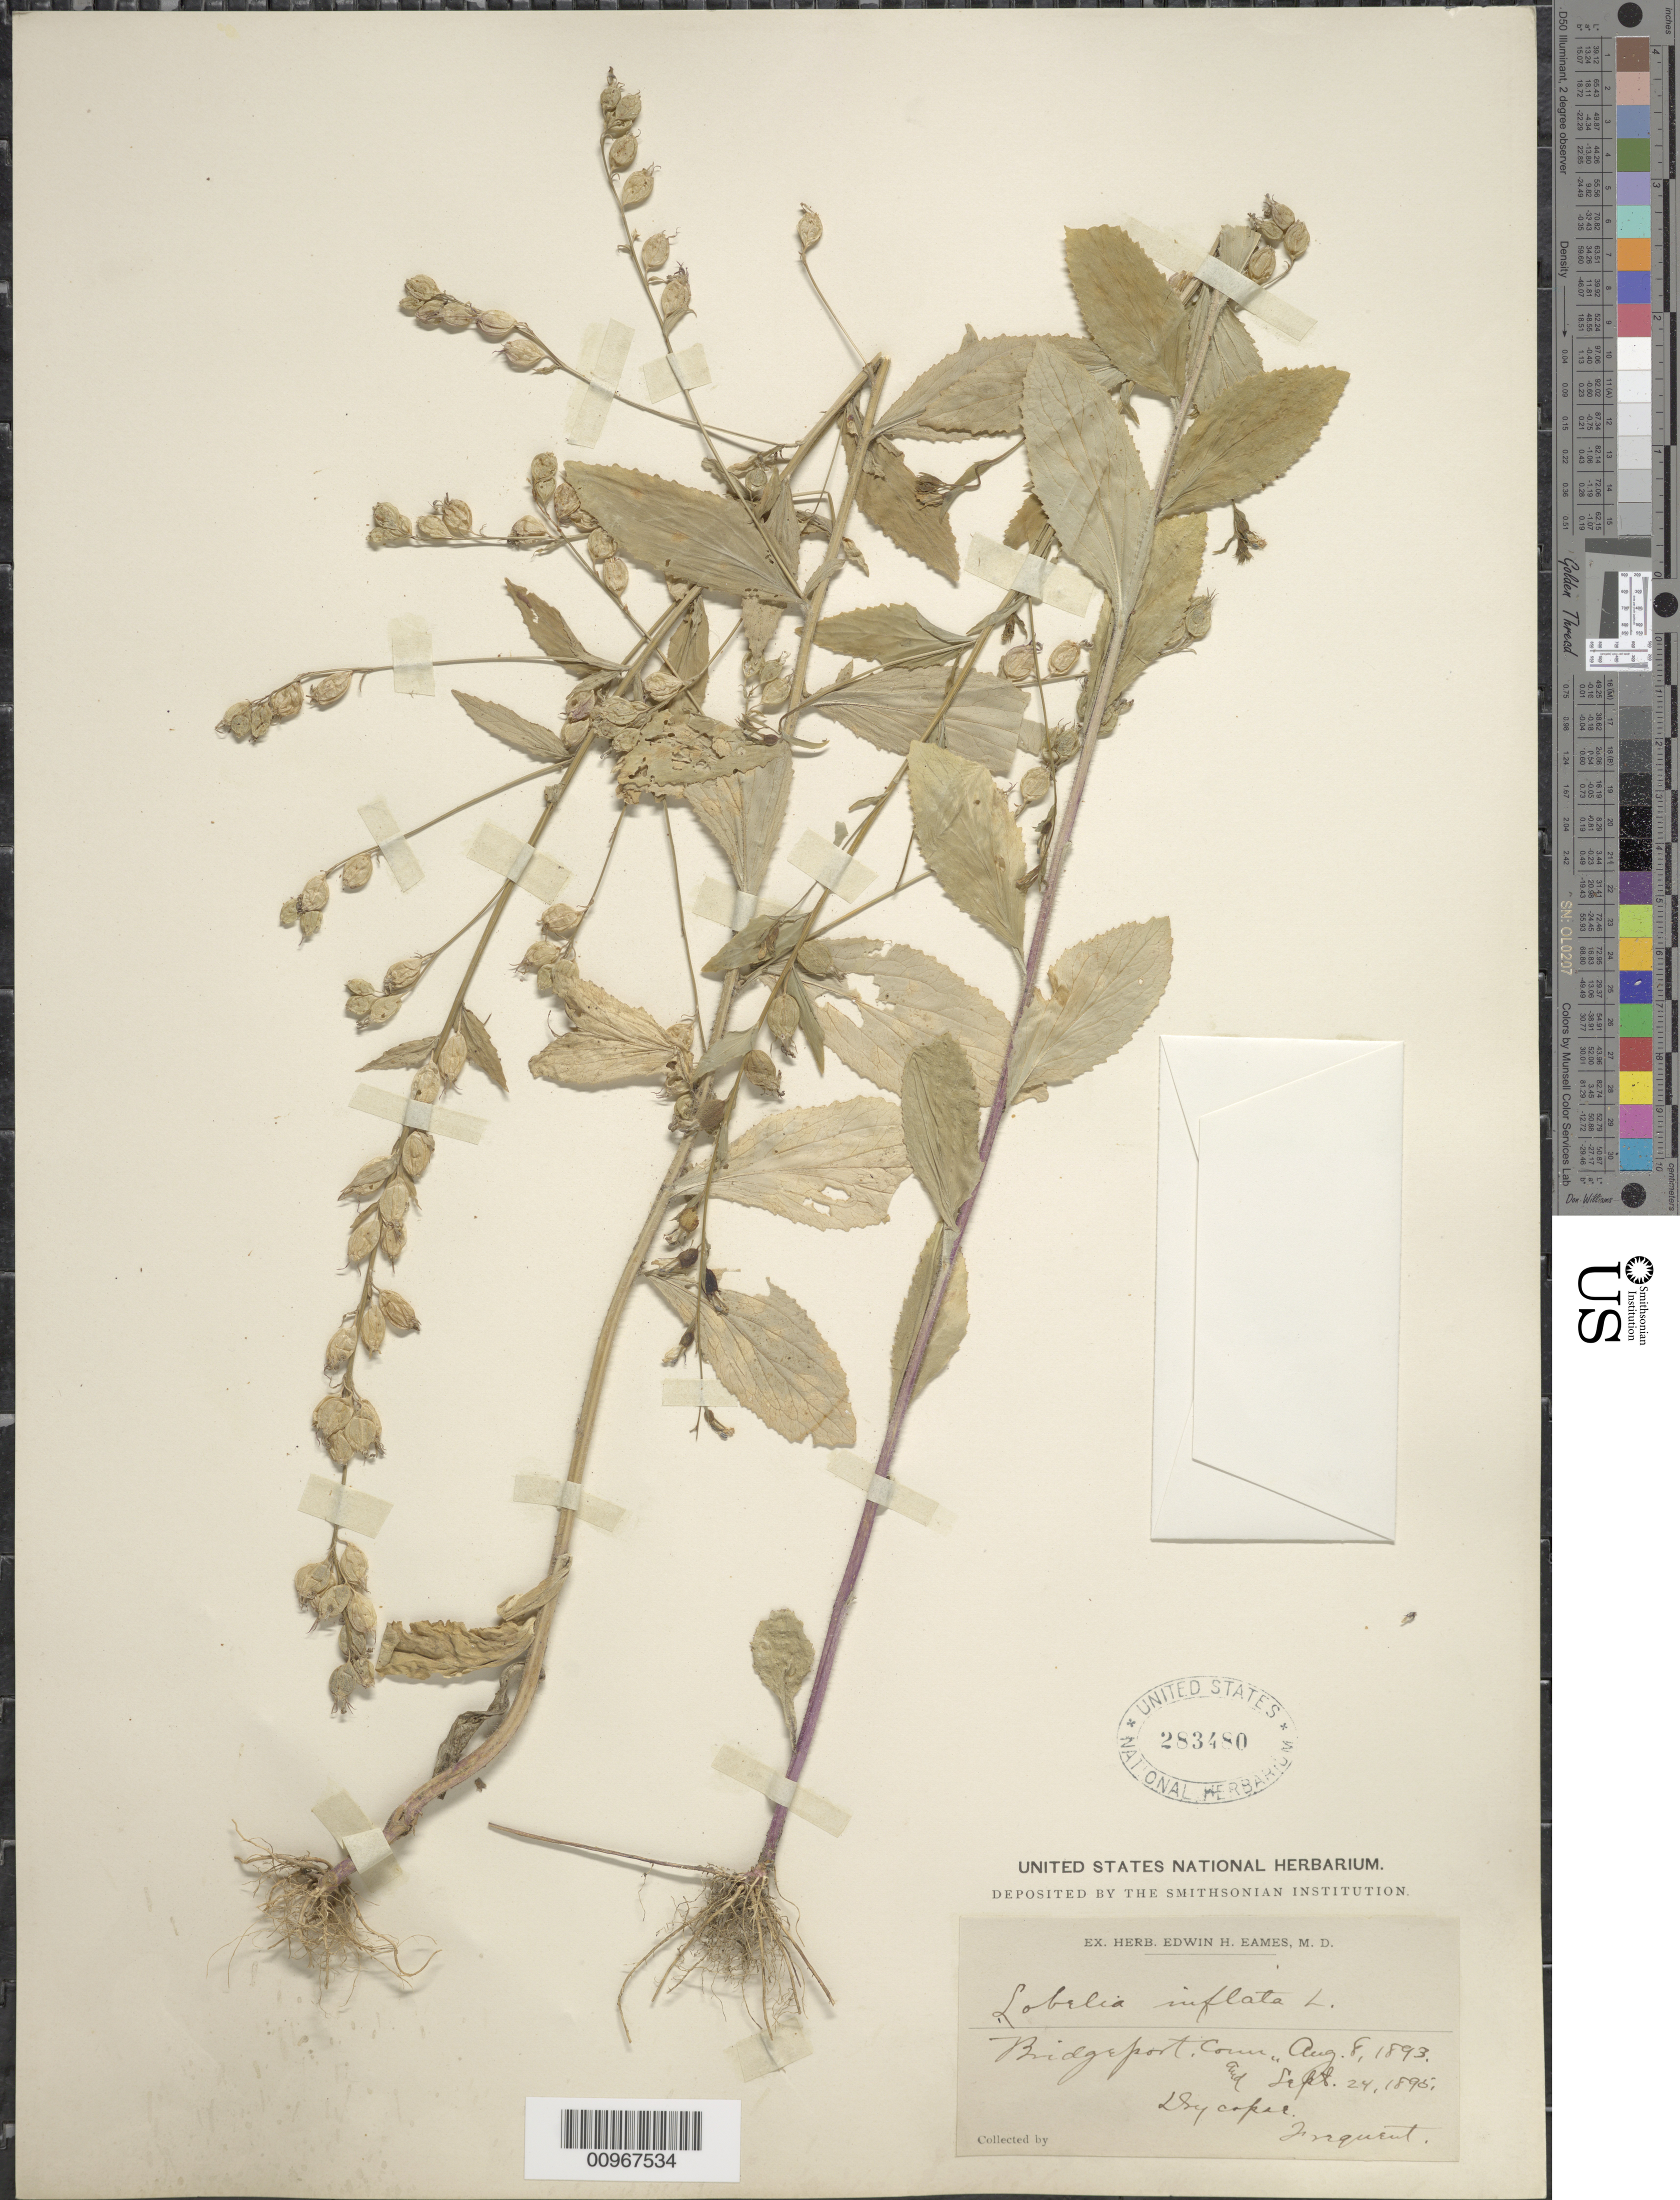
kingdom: Plantae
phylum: Tracheophyta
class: Magnoliopsida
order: Asterales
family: Campanulaceae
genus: Lobelia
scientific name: Lobelia inflata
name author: L.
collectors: E. H. Eames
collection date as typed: Aug. 8 and Sept. 24 1895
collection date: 1893-08-08,1895-09-24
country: United States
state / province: Connecticut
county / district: Fairfield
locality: Bridgeport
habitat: dry copse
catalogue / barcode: US 283480